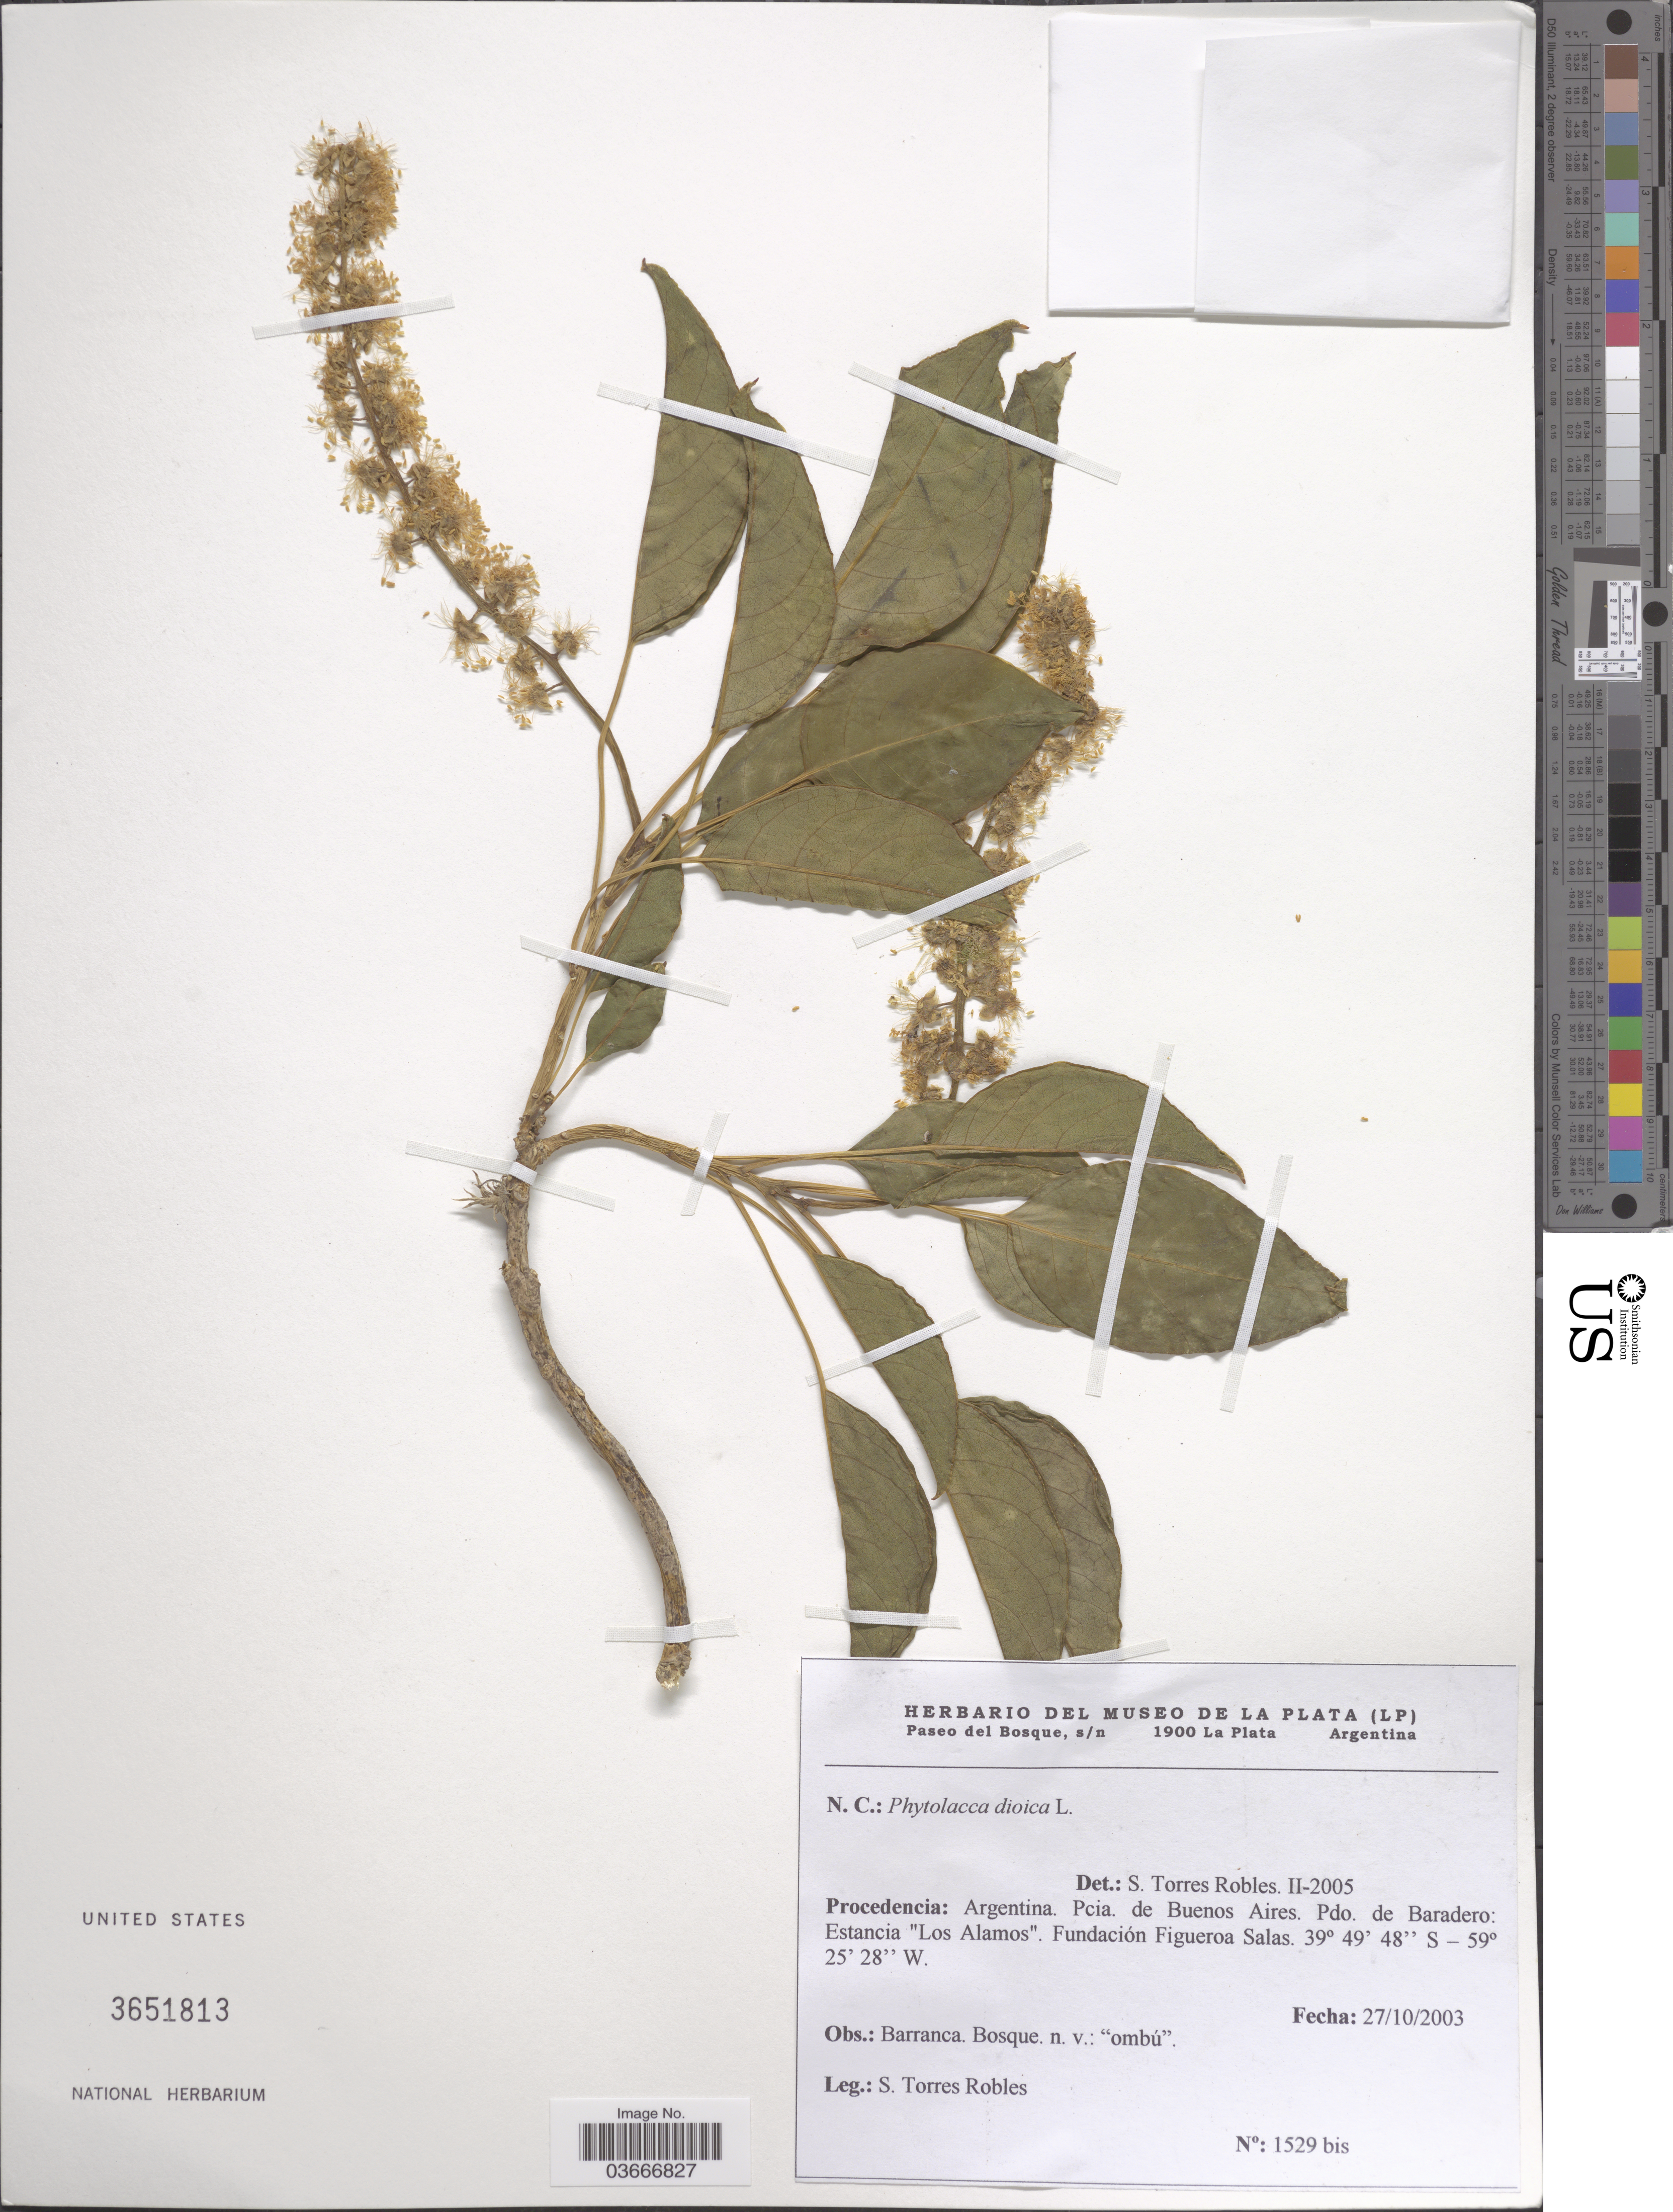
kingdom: Plantae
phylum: Tracheophyta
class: Magnoliopsida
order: Caryophyllales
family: Phytolaccaceae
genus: Phytolacca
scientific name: Phytolacca dioica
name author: L.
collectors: S. Torres Robles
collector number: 1529bis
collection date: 2003-10-27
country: Argentina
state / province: Buenos Aires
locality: Procedencia: Argentina. Pcia. de Buenos Aires. Pdo. de Baradero: Estancia "Los Alamos". Fundación Figueroa Salas.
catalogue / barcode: US 3651813